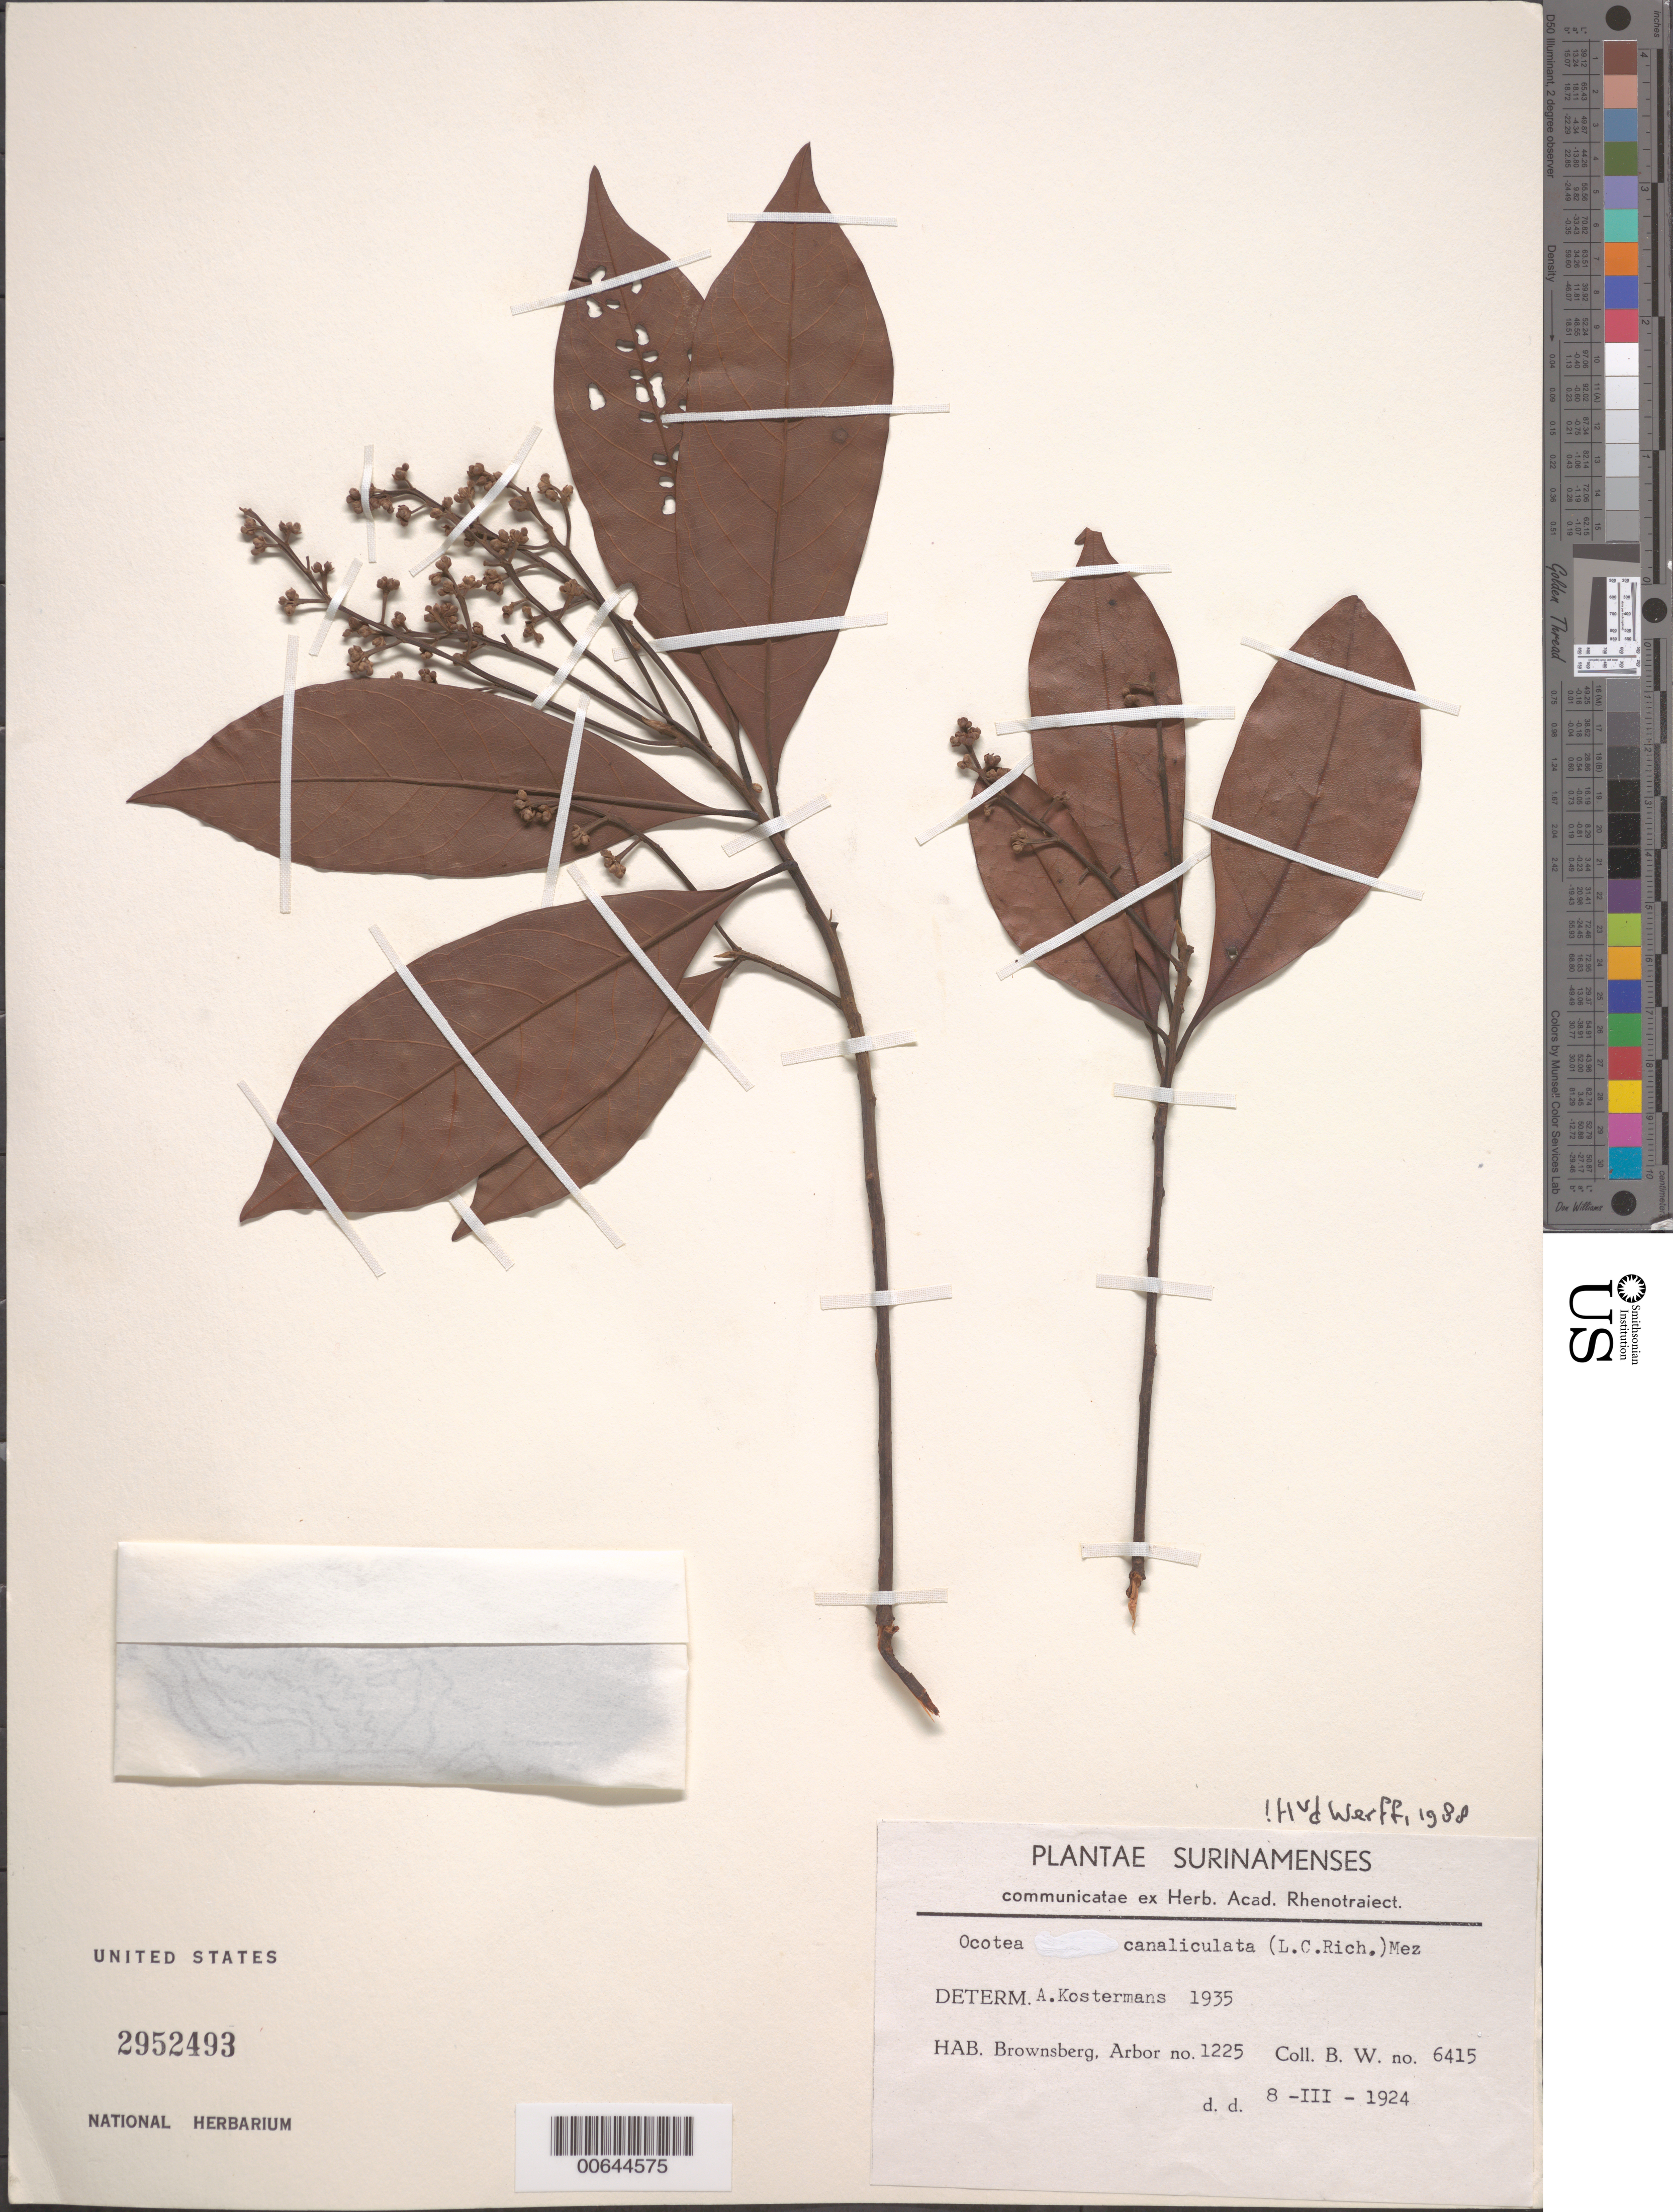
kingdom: Plantae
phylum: Tracheophyta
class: Magnoliopsida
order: Laurales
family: Lauraceae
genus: Ocotea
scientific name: Ocotea canaliculata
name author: (Rich.) Mez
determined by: Kostermans, A. J. G. H.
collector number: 6415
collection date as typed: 8-Mar-24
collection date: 1924-03-08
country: Suriname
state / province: Brokopondo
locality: Brownsberg, Forest Reserve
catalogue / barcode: US 2952493